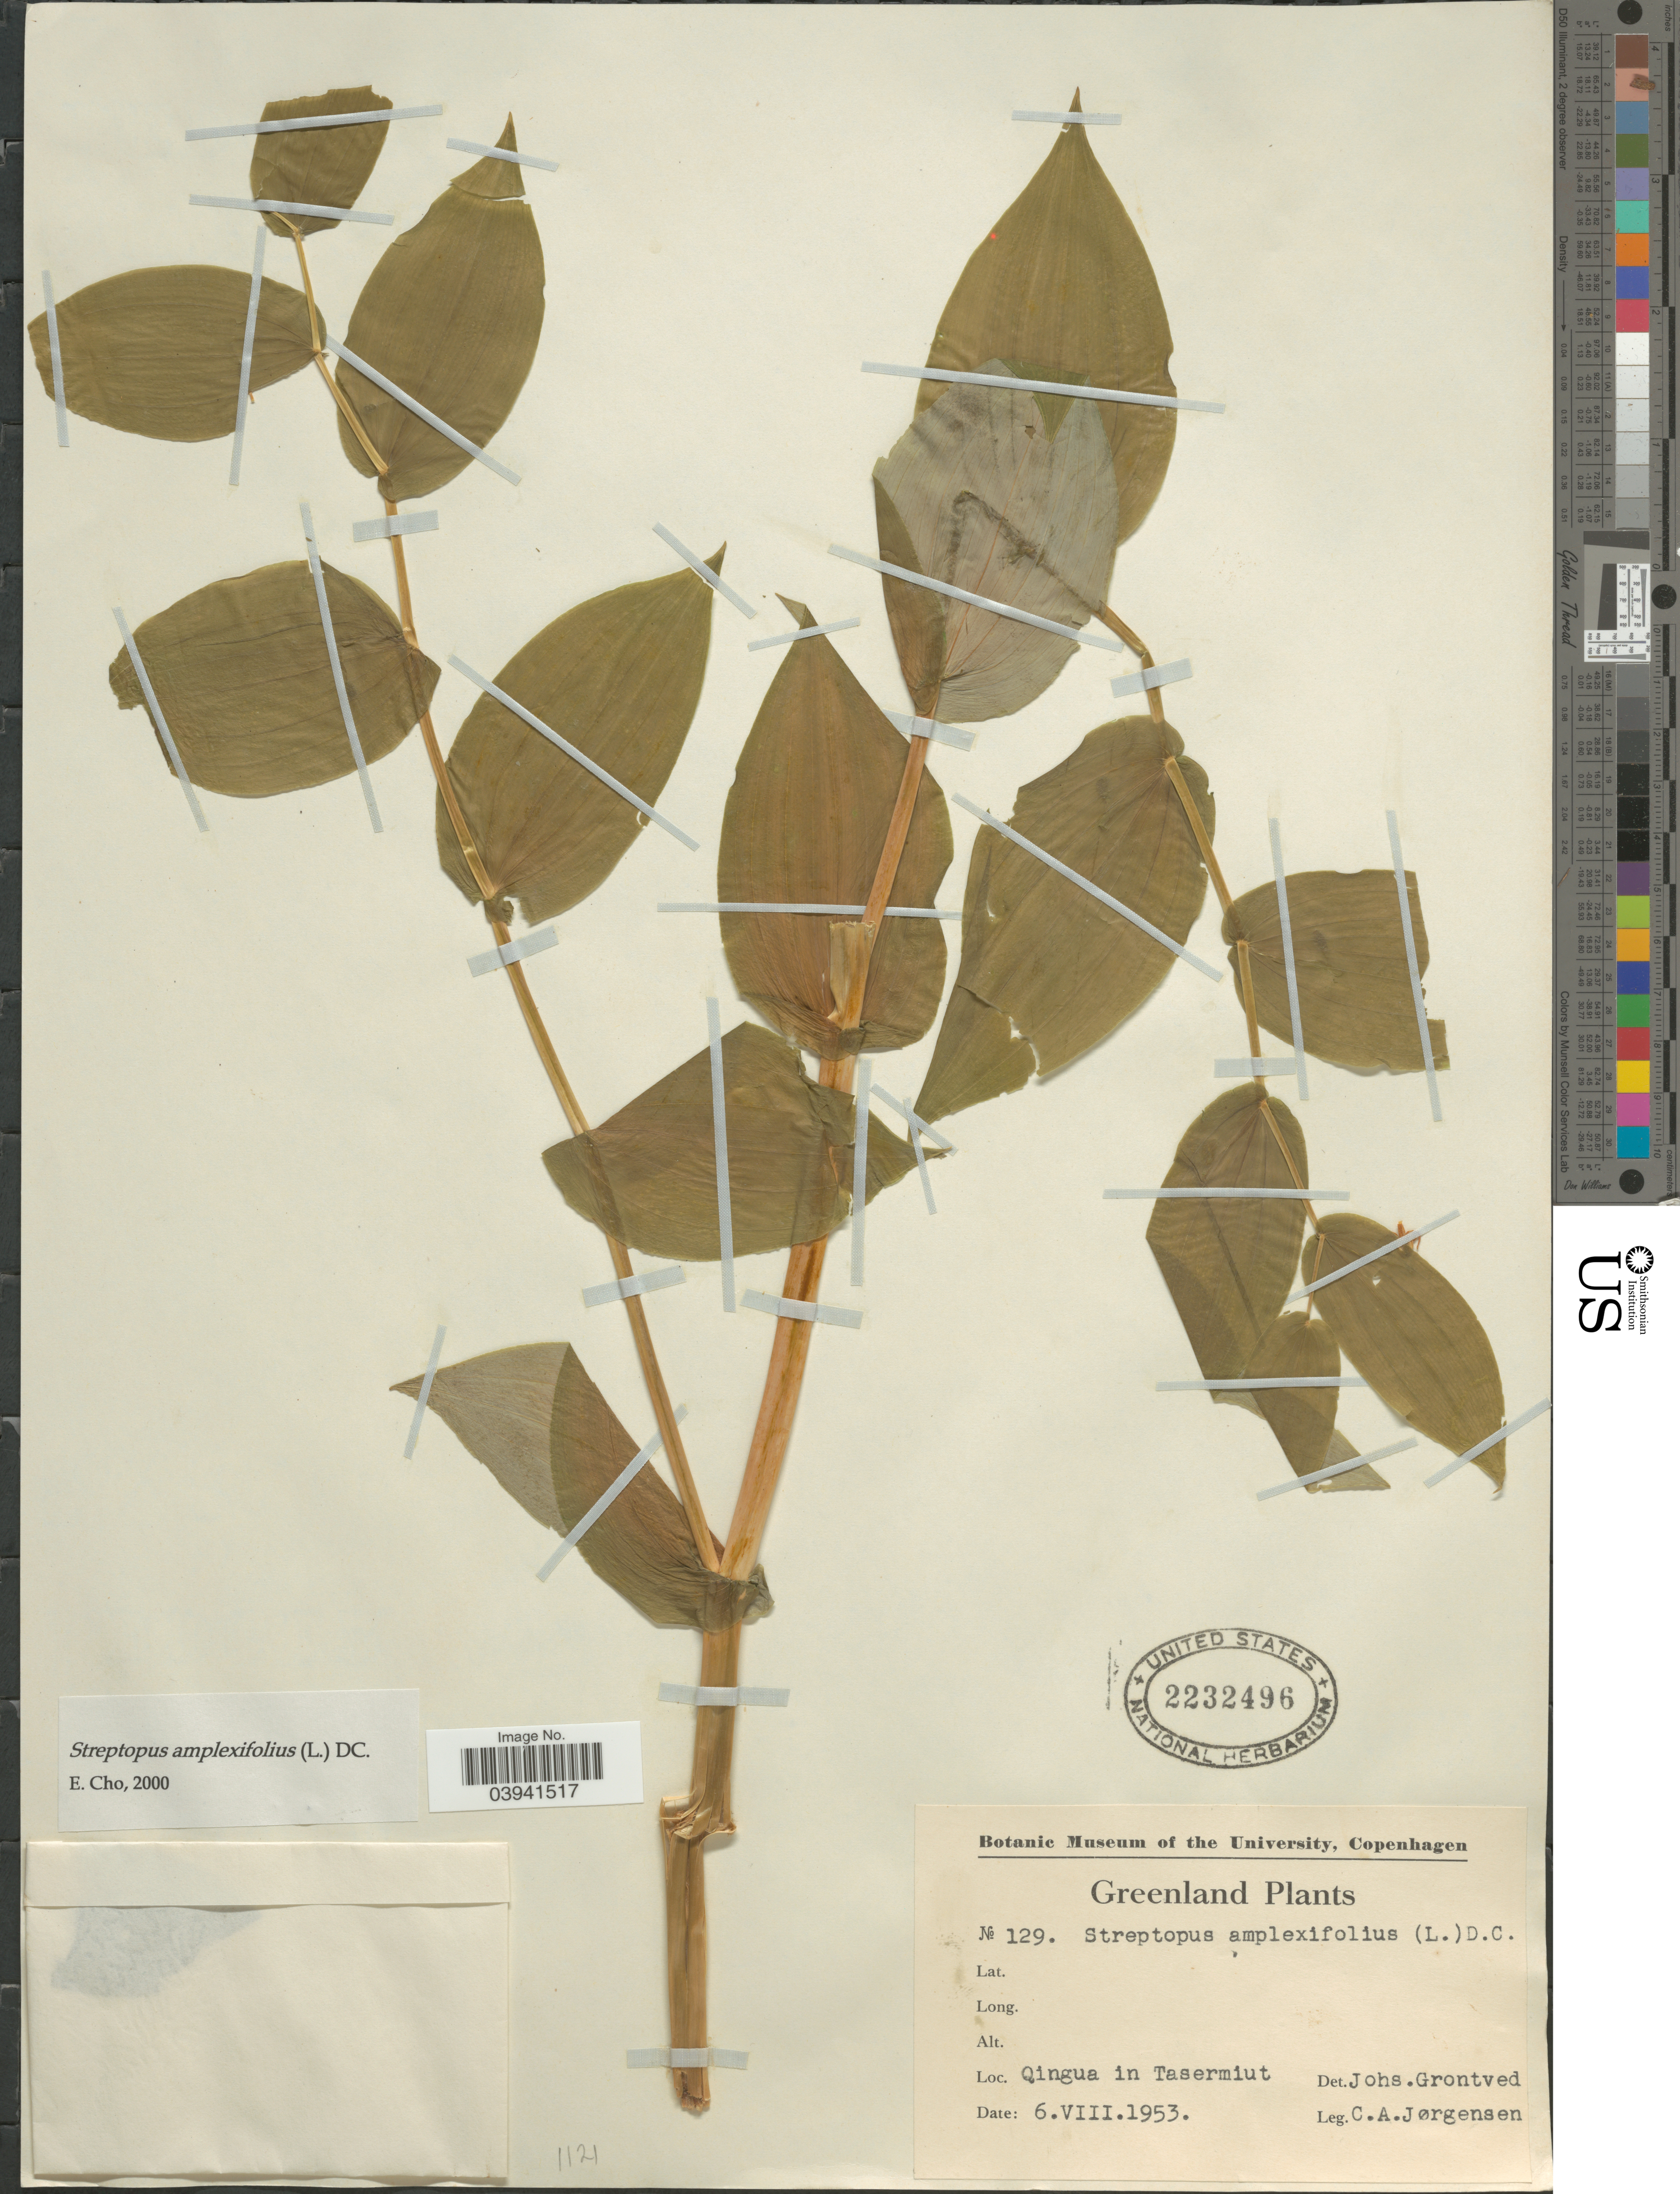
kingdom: Plantae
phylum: Tracheophyta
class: Liliopsida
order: Liliales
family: Liliaceae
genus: Streptopus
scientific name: Streptopus amplexifolius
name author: (L.) DC.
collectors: C. A. Jørgensen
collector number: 129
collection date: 1953-08-06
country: Greenland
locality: Qingua in Tasermiut.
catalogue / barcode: US 2232496